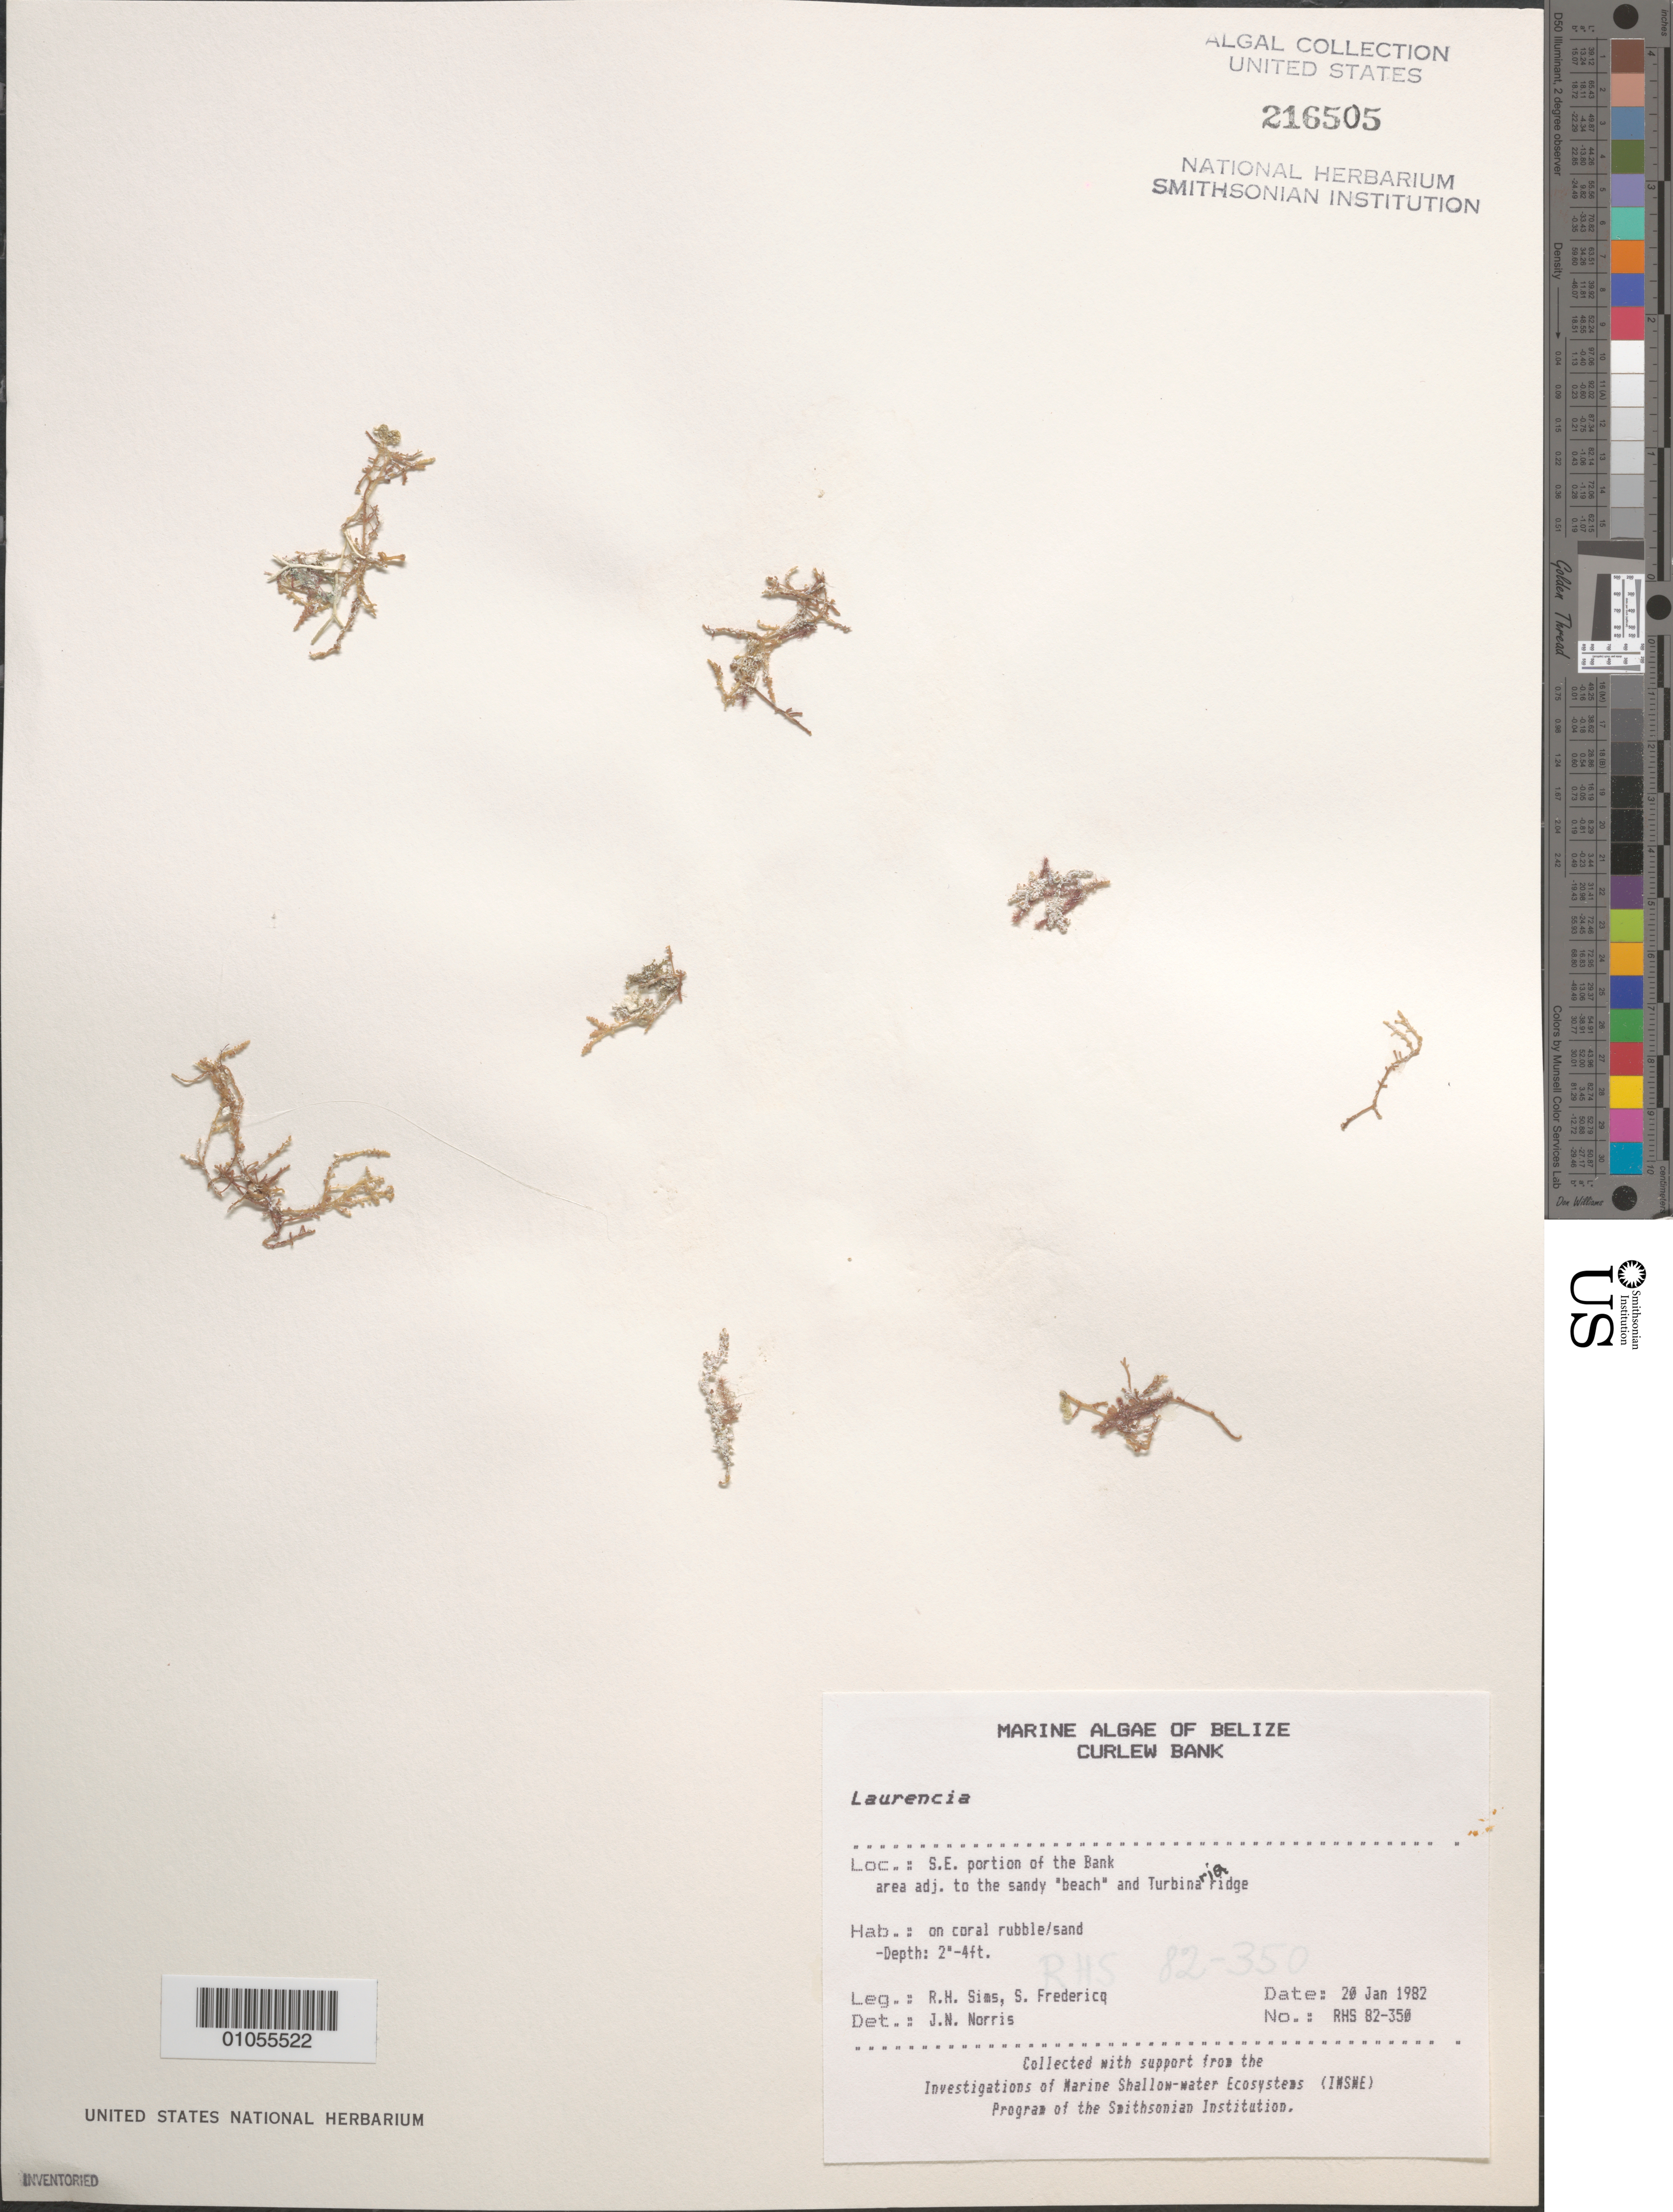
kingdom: Plantae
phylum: Rhodophyta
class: Florideophyceae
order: Ceramiales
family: Rhodomelaceae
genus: Laurencia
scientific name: Laurencia sp.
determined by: Norris, James N.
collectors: R. H. Sims & S. Fredericq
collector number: RHS 82-350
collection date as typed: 20 Jan 1982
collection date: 1982-01-20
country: Belize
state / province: Stann Creek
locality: Curlew Bank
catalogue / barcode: US 216505